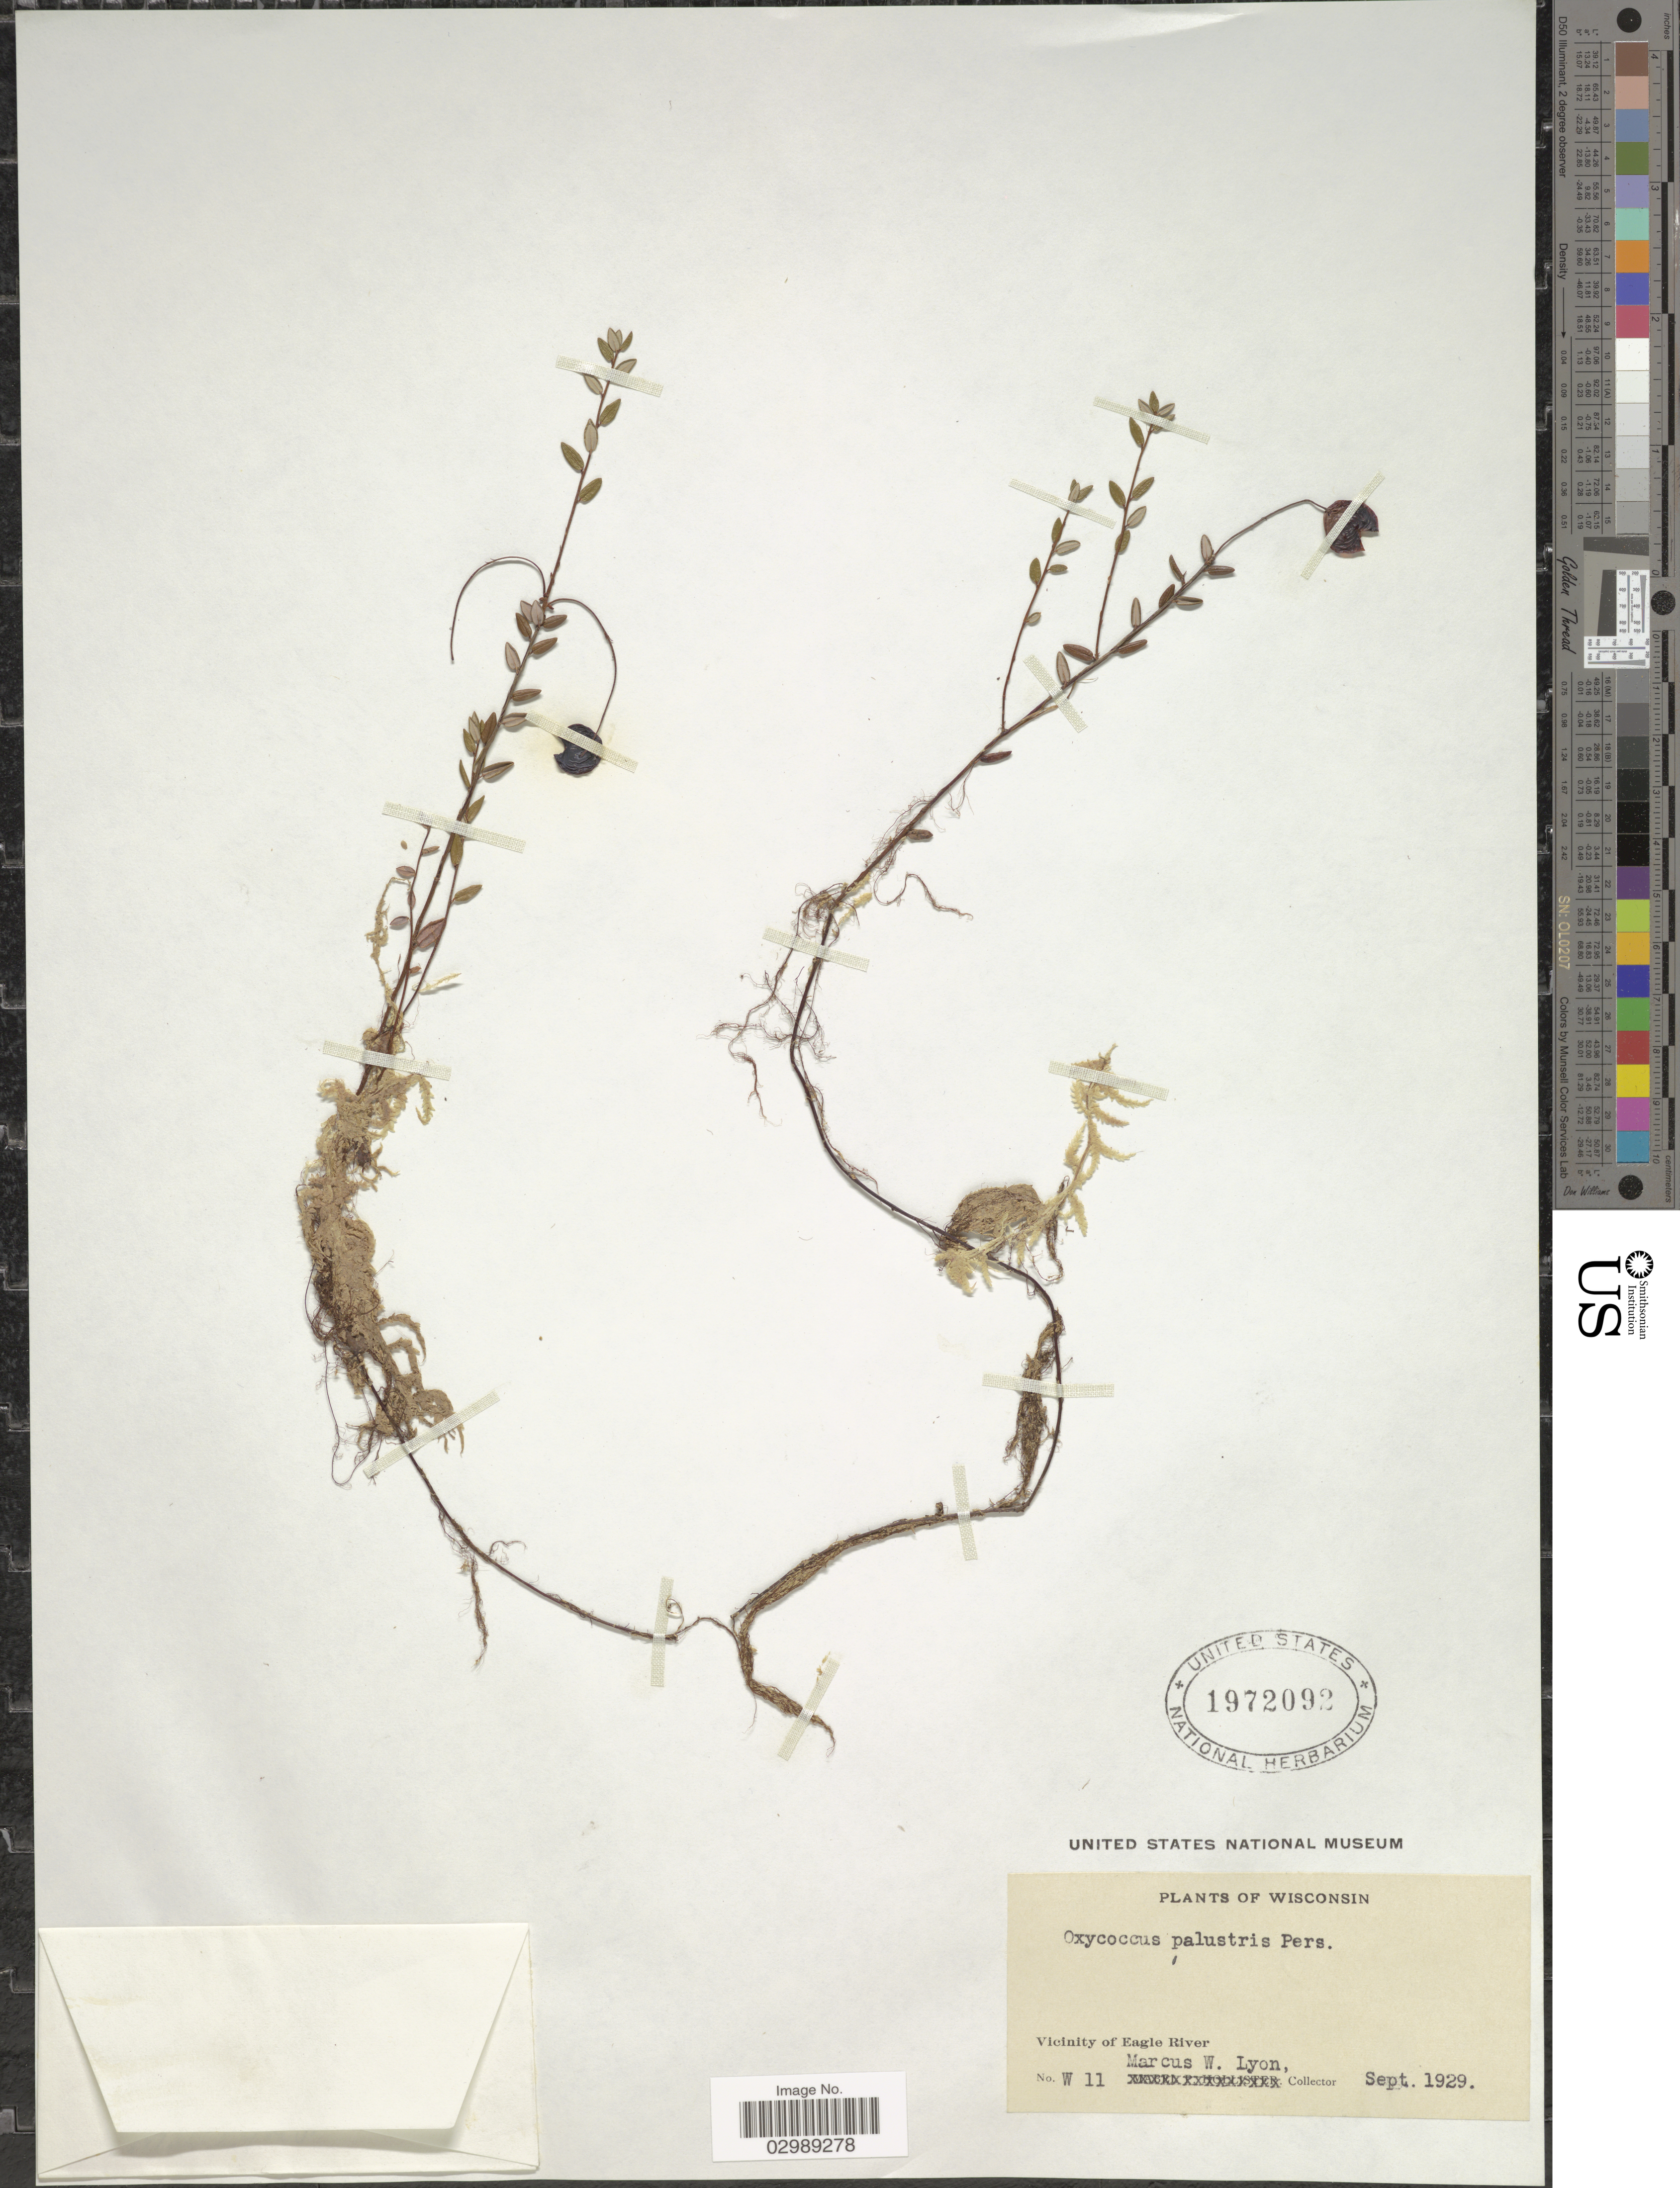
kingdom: Plantae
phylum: Tracheophyta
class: Magnoliopsida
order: Ericales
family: Ericaceae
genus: Vaccinium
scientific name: Vaccinium oxycoccos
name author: L.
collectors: M. W. Lyon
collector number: W11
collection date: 1929-09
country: United States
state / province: Wisconsin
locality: Vicinity of Eagle River.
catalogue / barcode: US 1972092